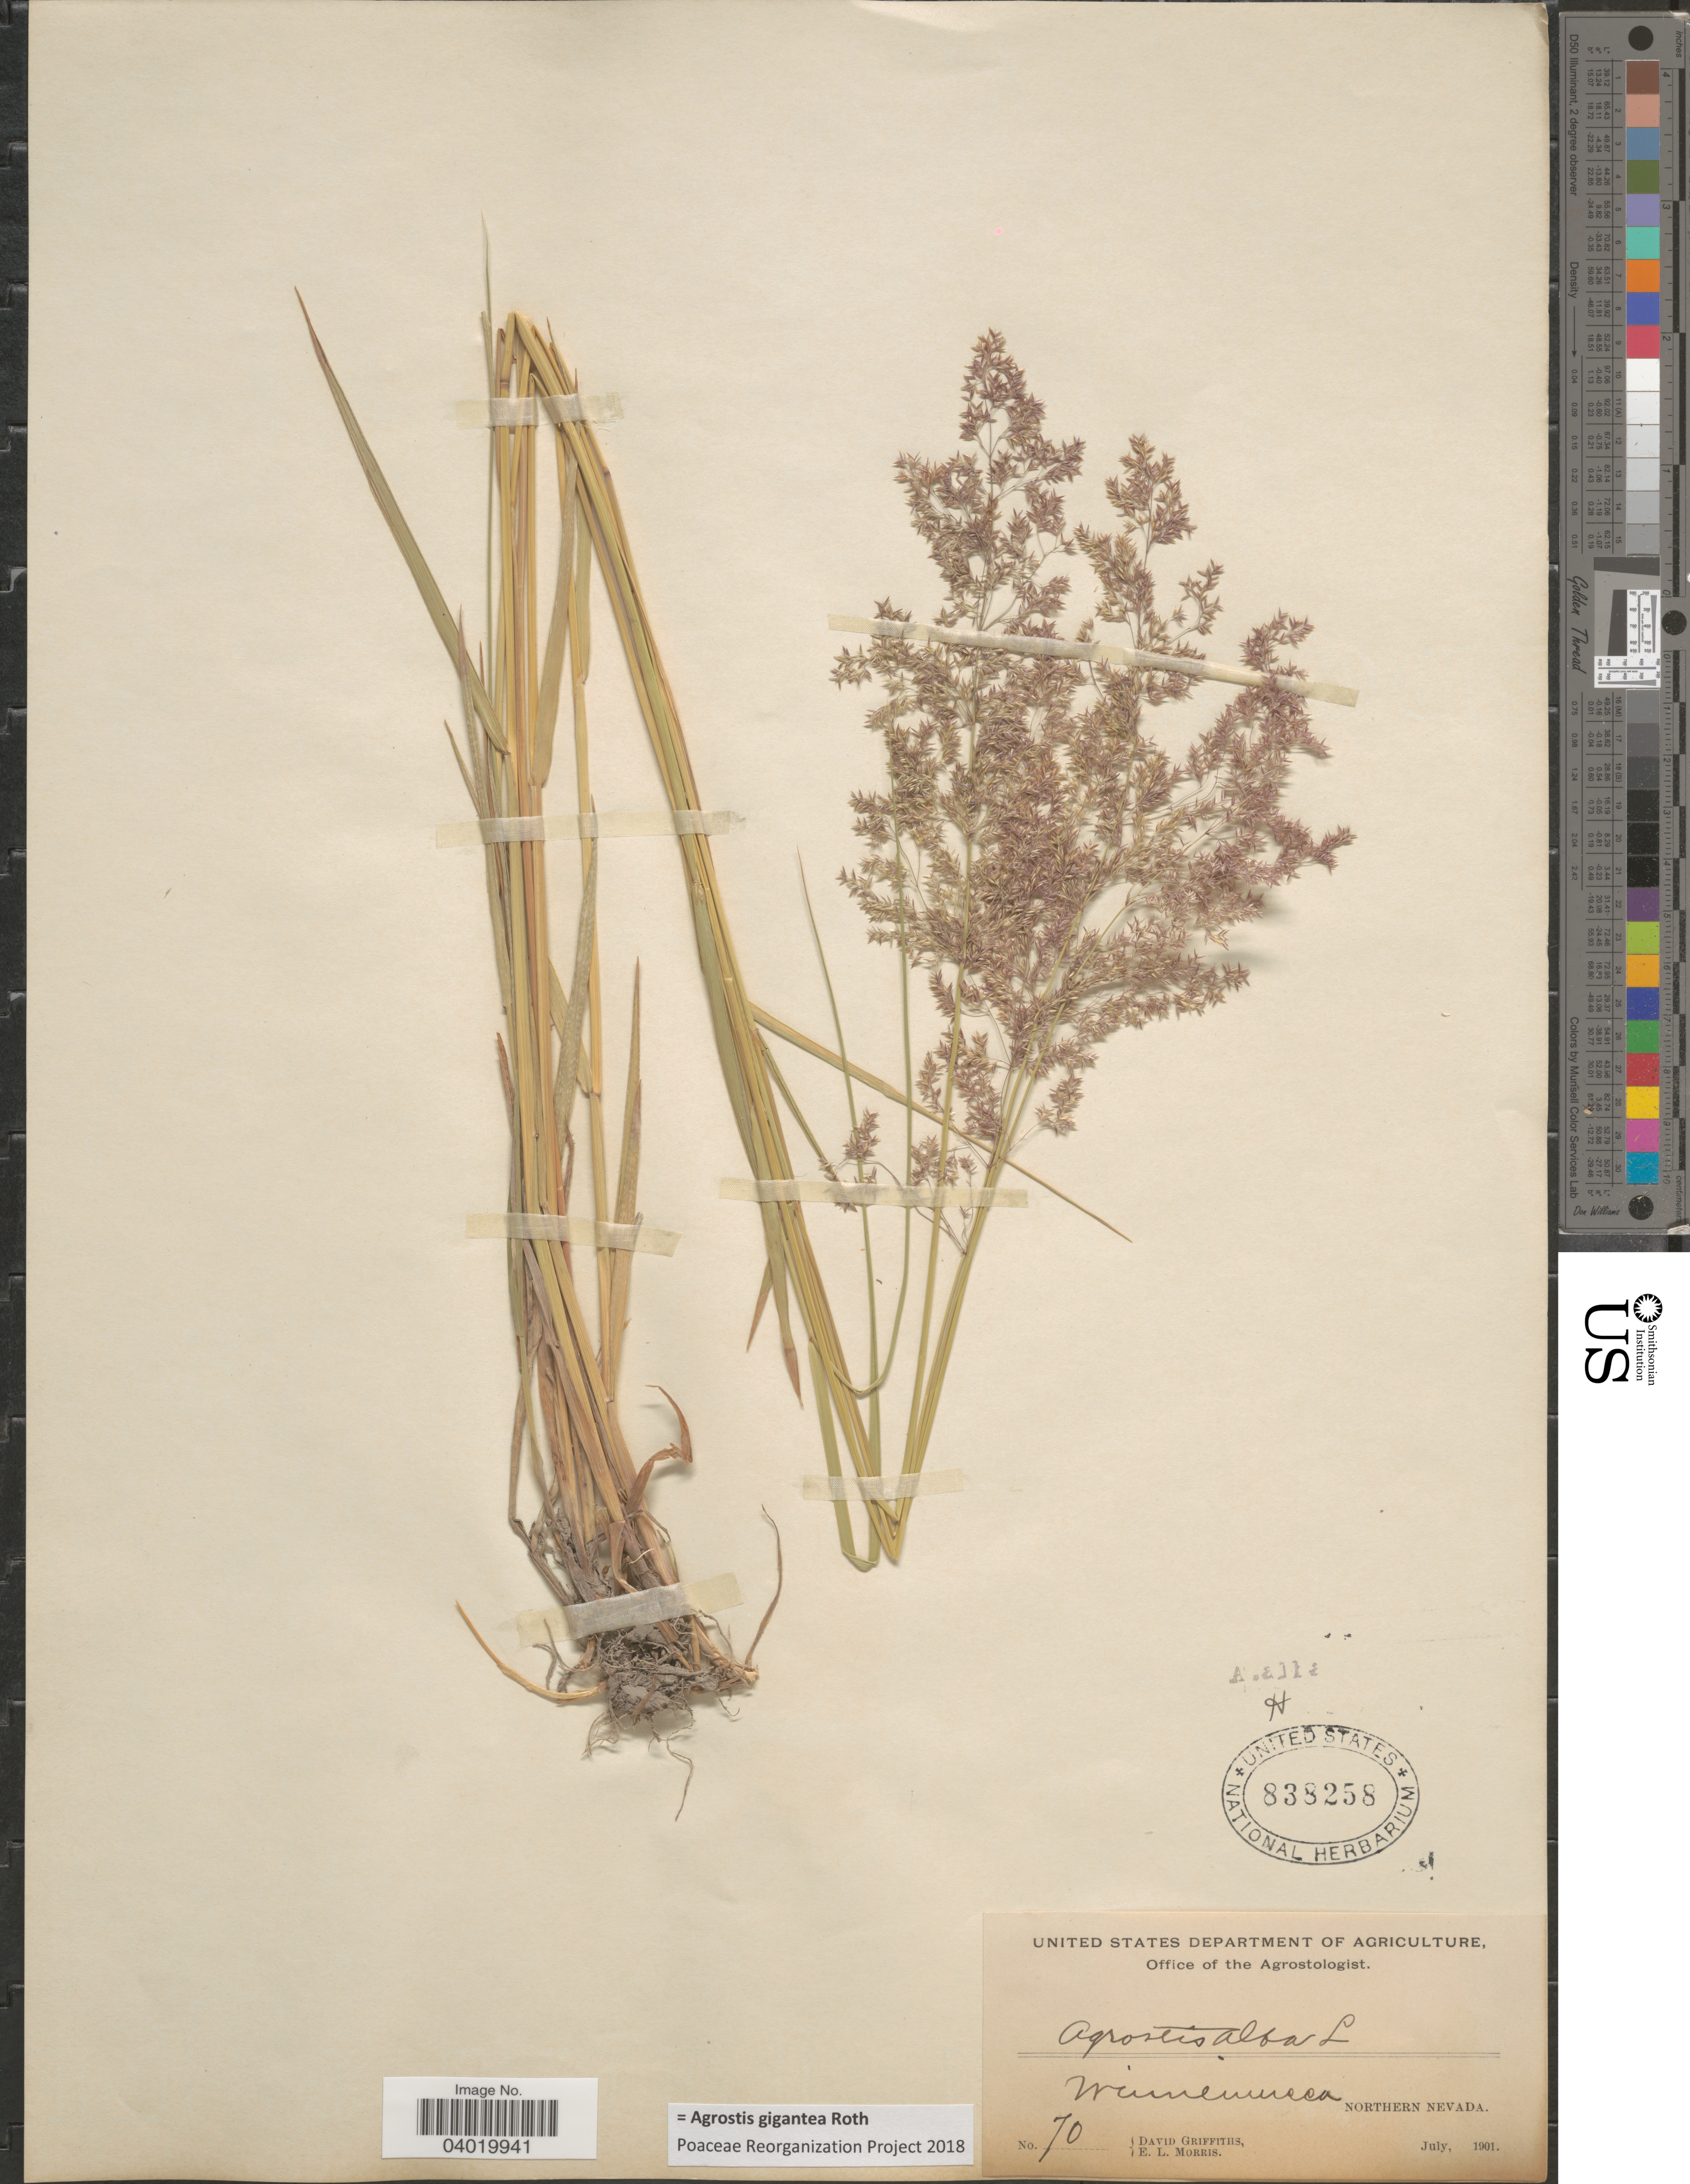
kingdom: Plantae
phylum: Tracheophyta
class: Liliopsida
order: Poales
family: Poaceae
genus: Agrostis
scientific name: Agrostis gigantea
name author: Roth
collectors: D. Griffiths & E. Morris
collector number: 70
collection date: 1901-07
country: United States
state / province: Nevada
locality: Winnemucca. Northern Nevada.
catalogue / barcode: US 838258